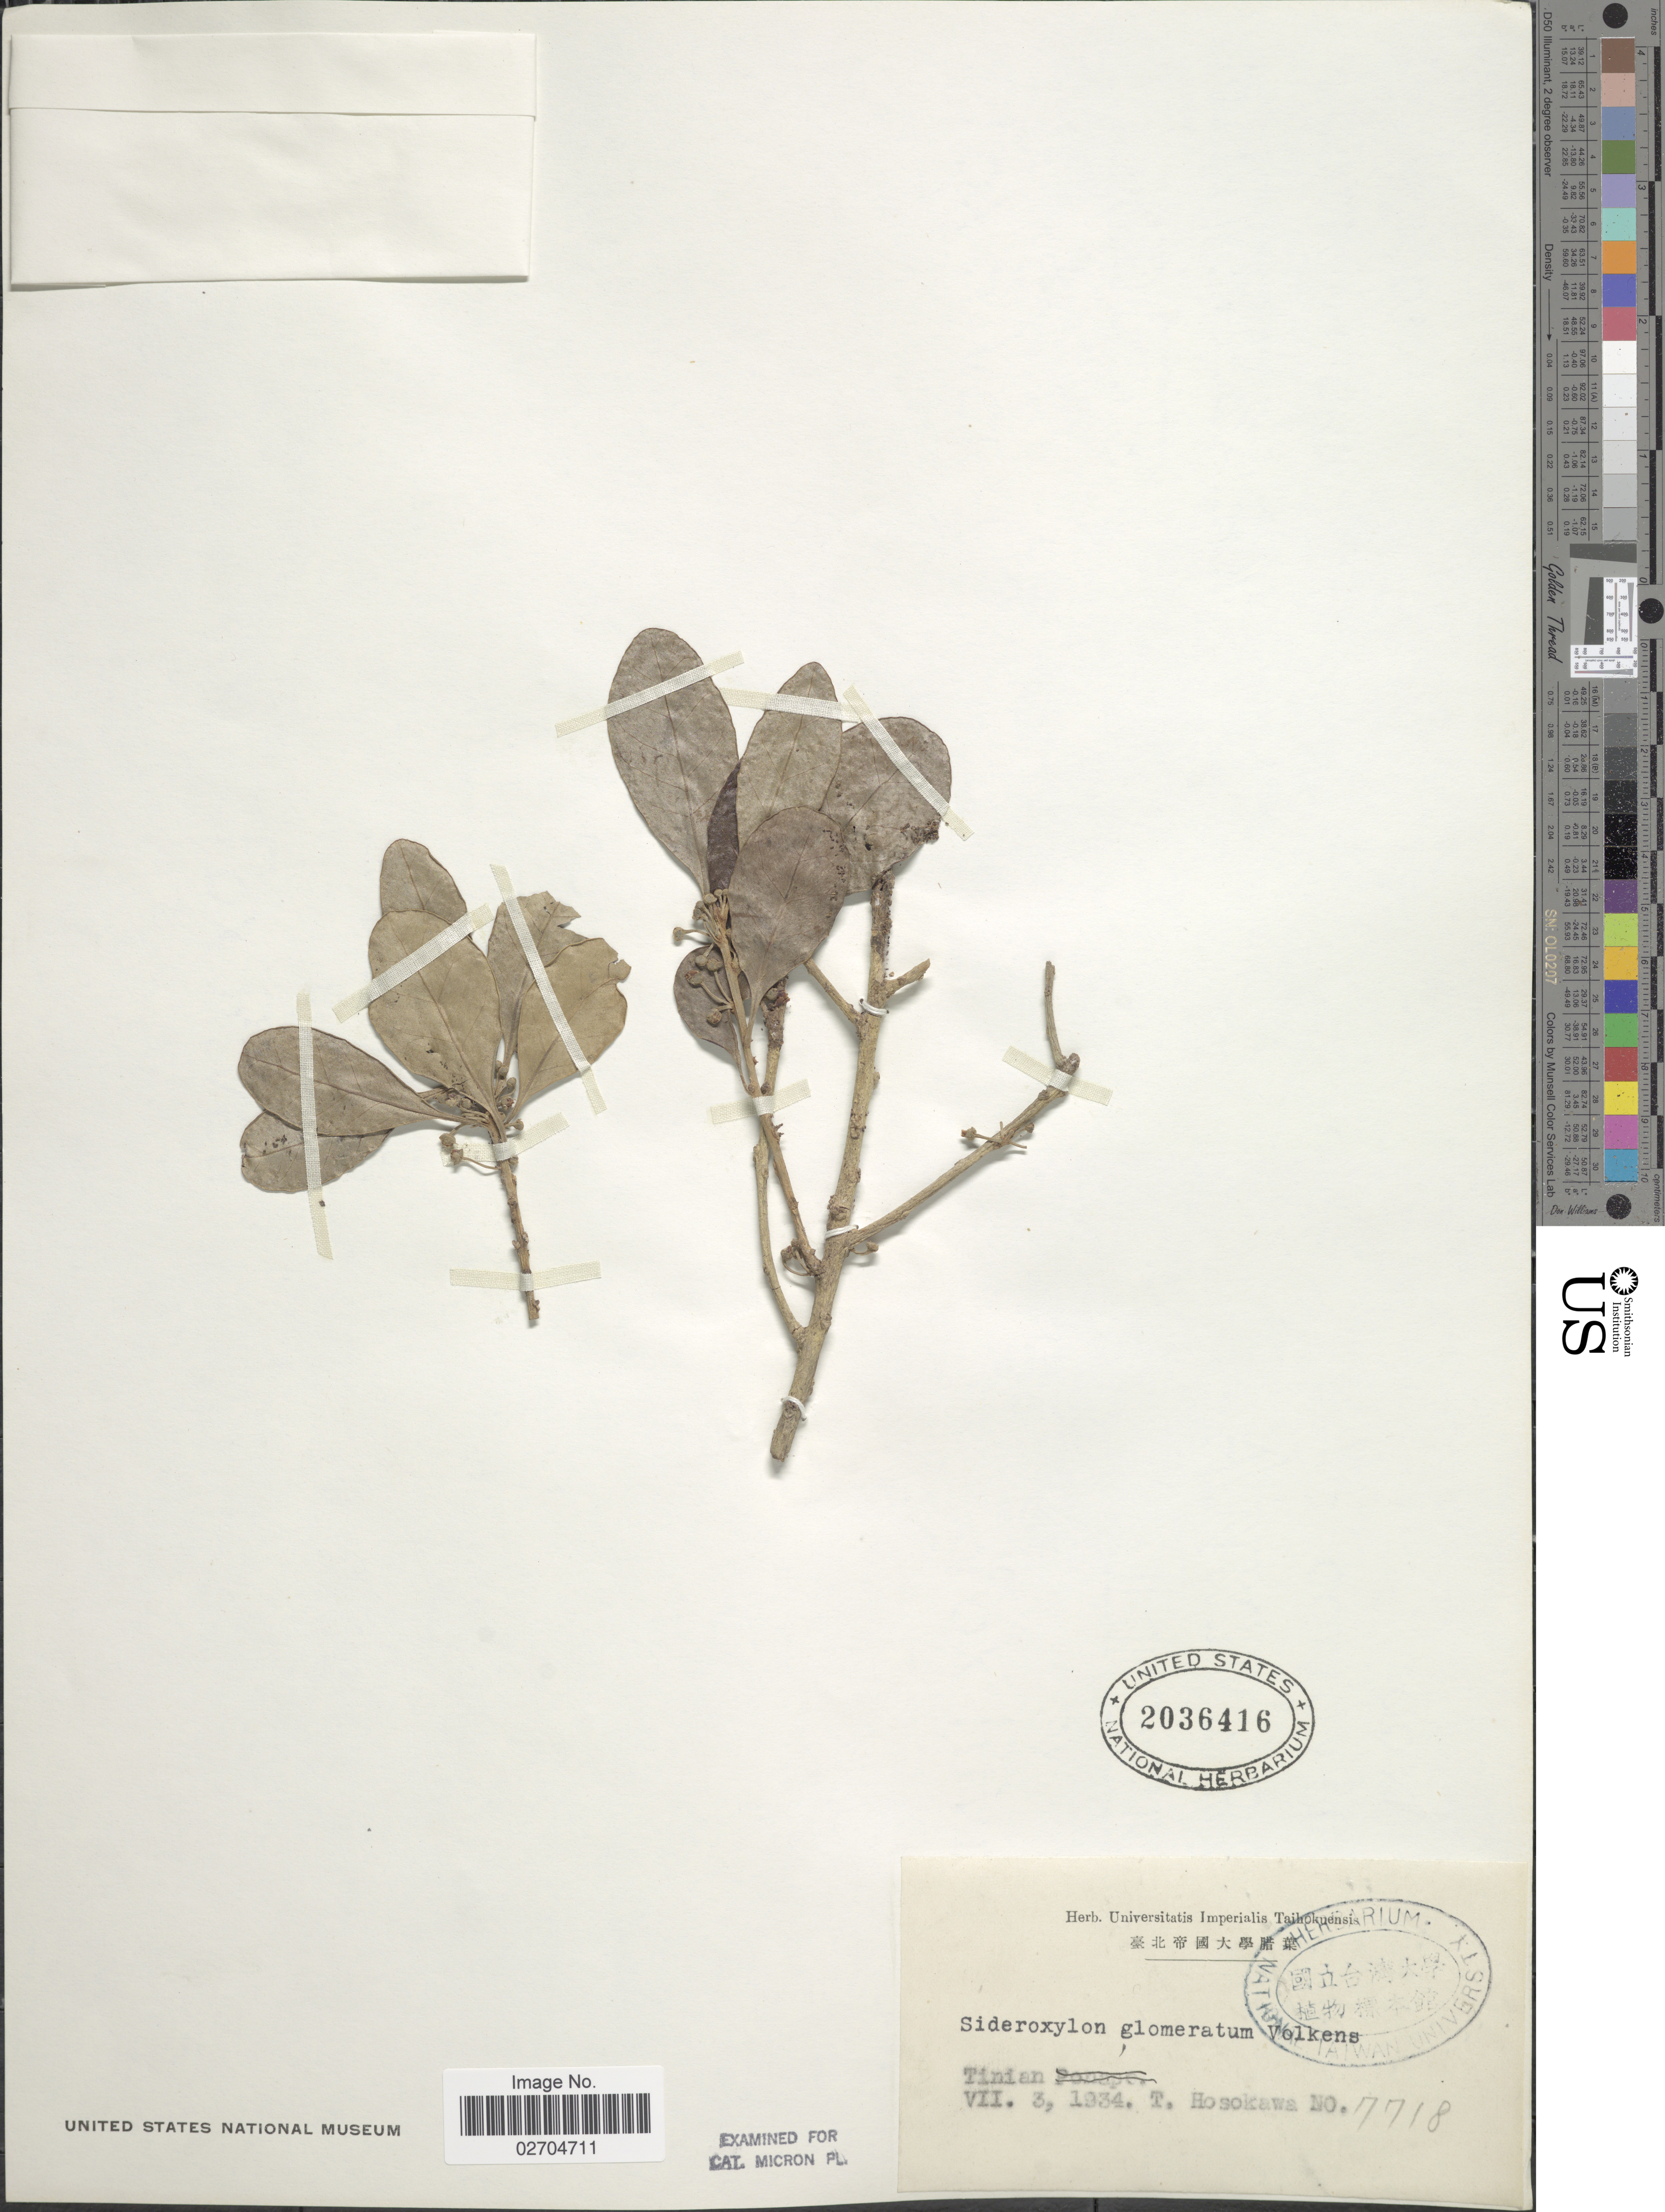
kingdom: Plantae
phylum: Tracheophyta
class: Magnoliopsida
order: Ericales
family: Sapotaceae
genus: Planchonella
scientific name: Planchonella obovata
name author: (R. Br.) Pierre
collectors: T. Hosokawa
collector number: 7718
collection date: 1934-07-03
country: Northern Mariana Islands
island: Tinian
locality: Tinian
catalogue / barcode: US 2036416